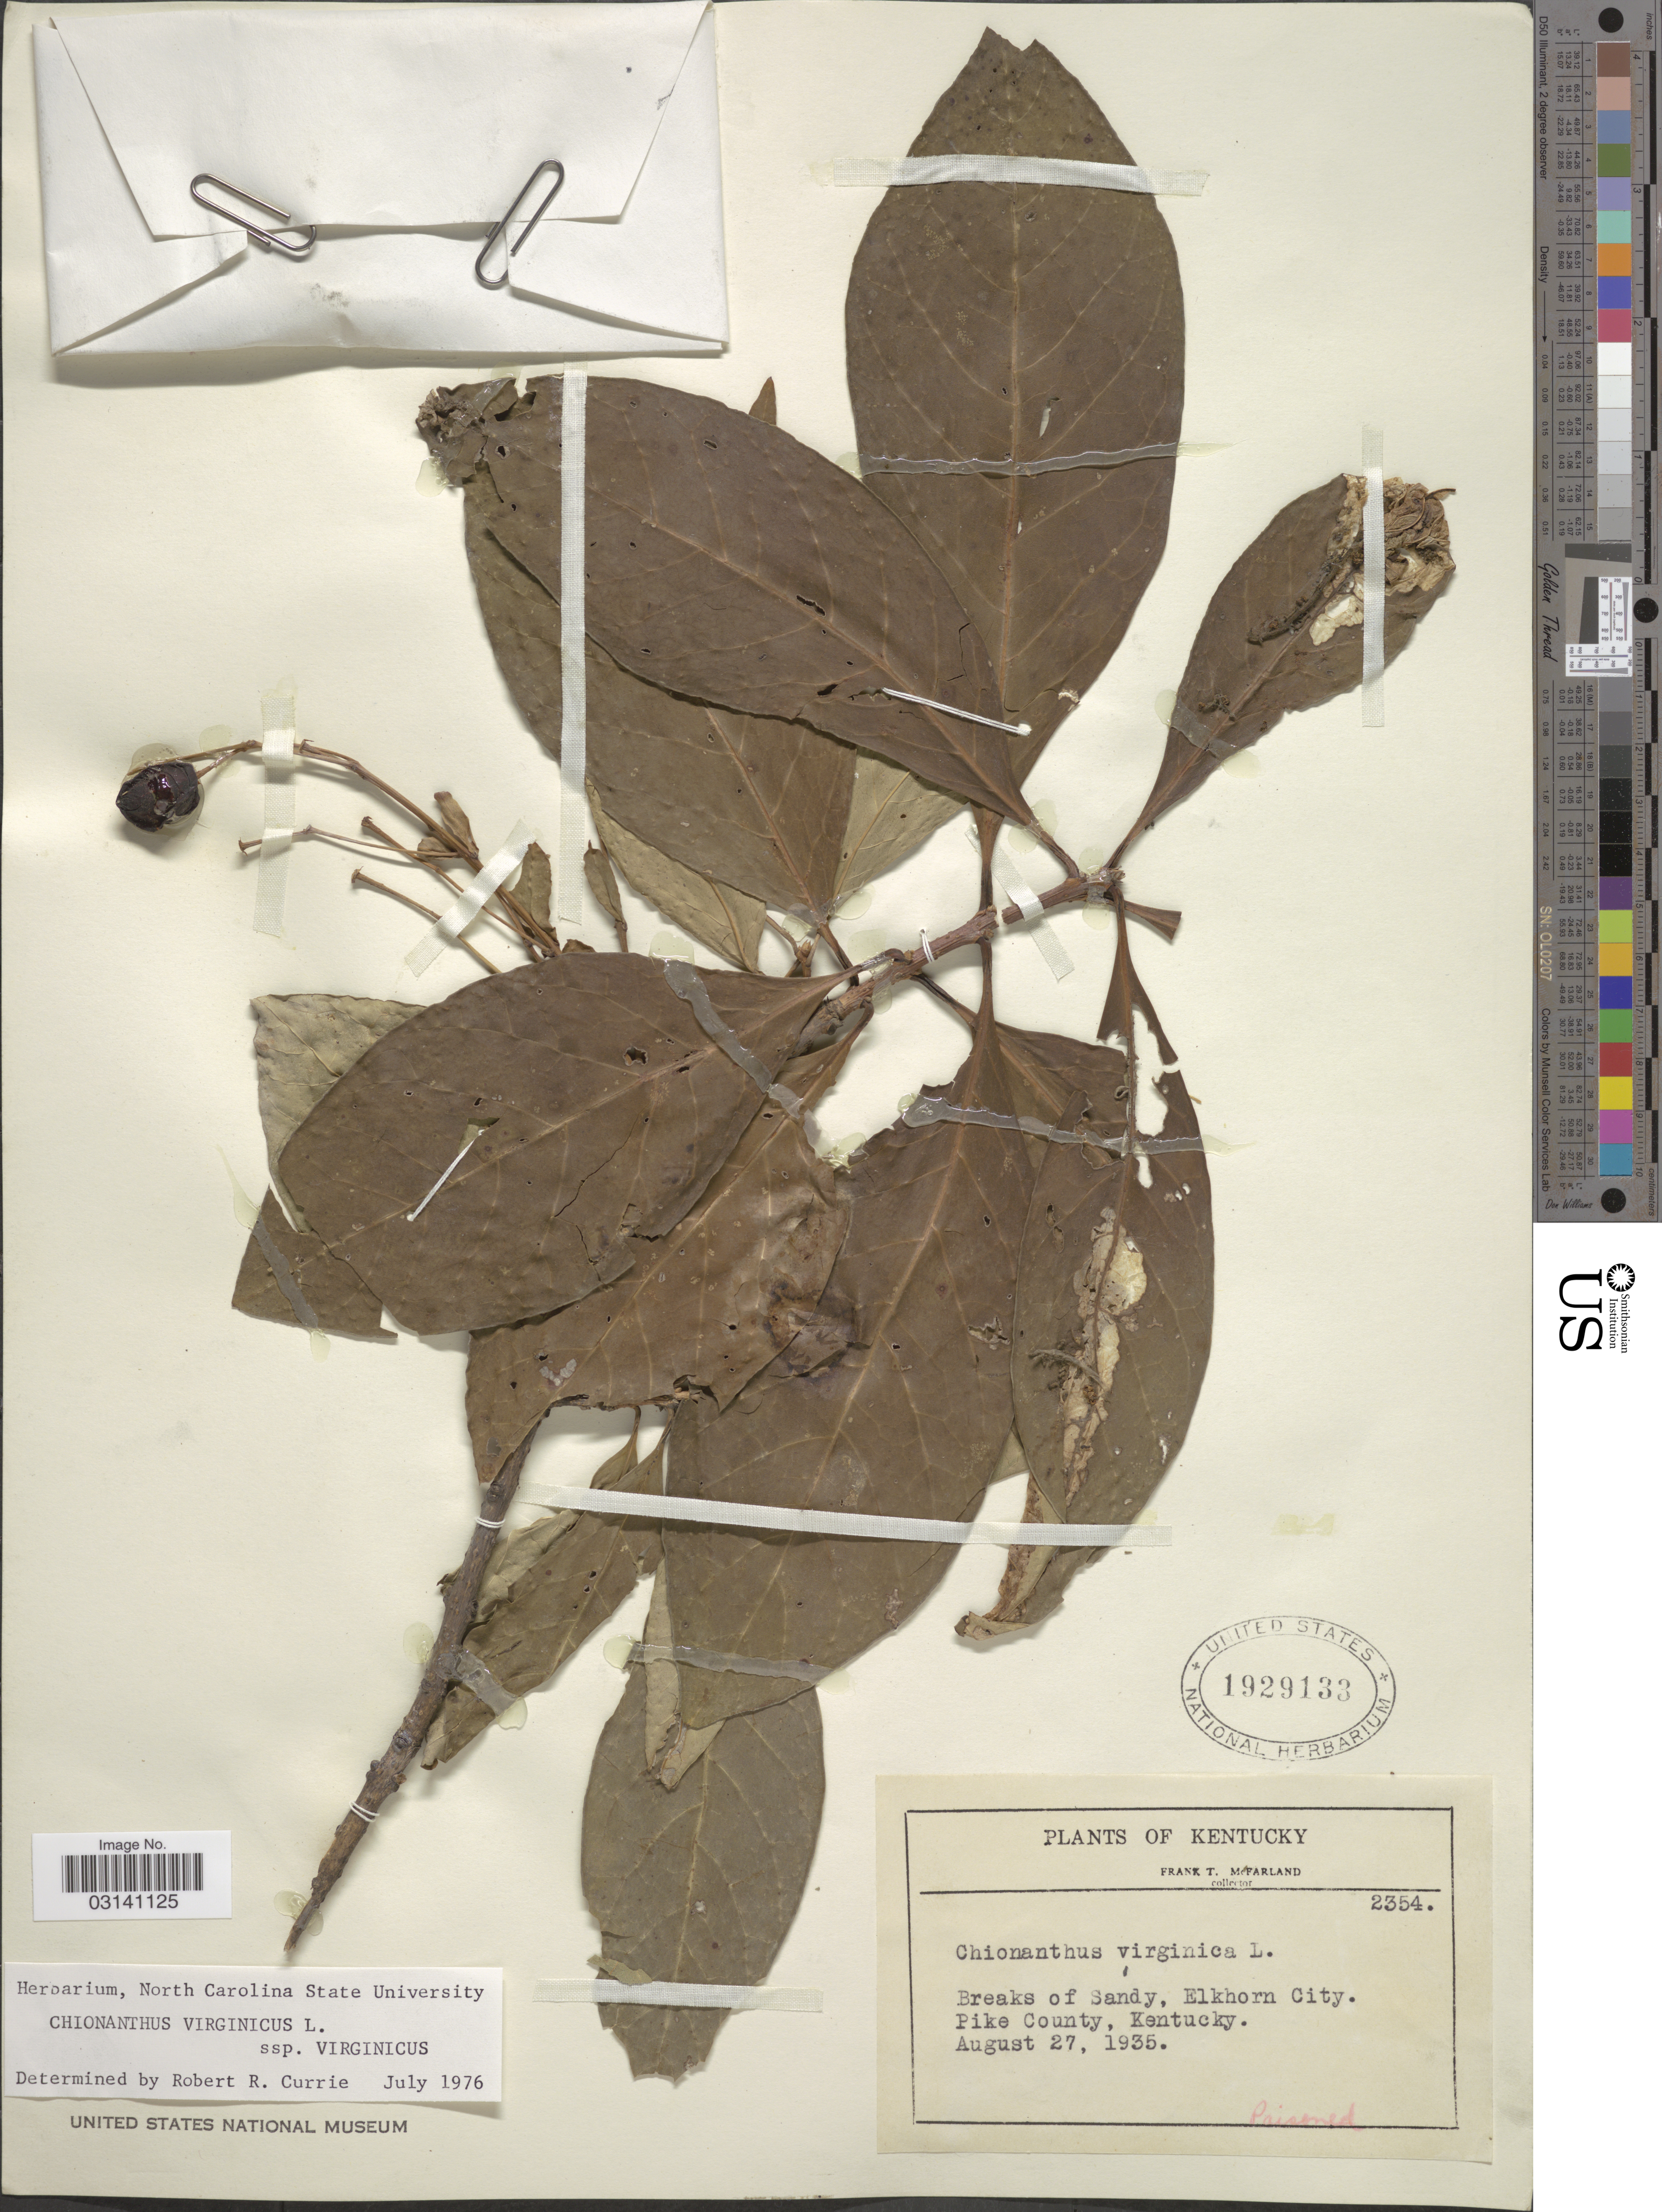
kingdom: Plantae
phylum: Tracheophyta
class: Magnoliopsida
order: Lamiales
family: Oleaceae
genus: Chionanthus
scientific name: Chionanthus virginicus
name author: L.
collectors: F. McFarland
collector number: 2354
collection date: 1935-08-27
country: United States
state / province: Kentucky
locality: Breaks of Sandy, Elkhorn City. Pike County.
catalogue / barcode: US 1929133